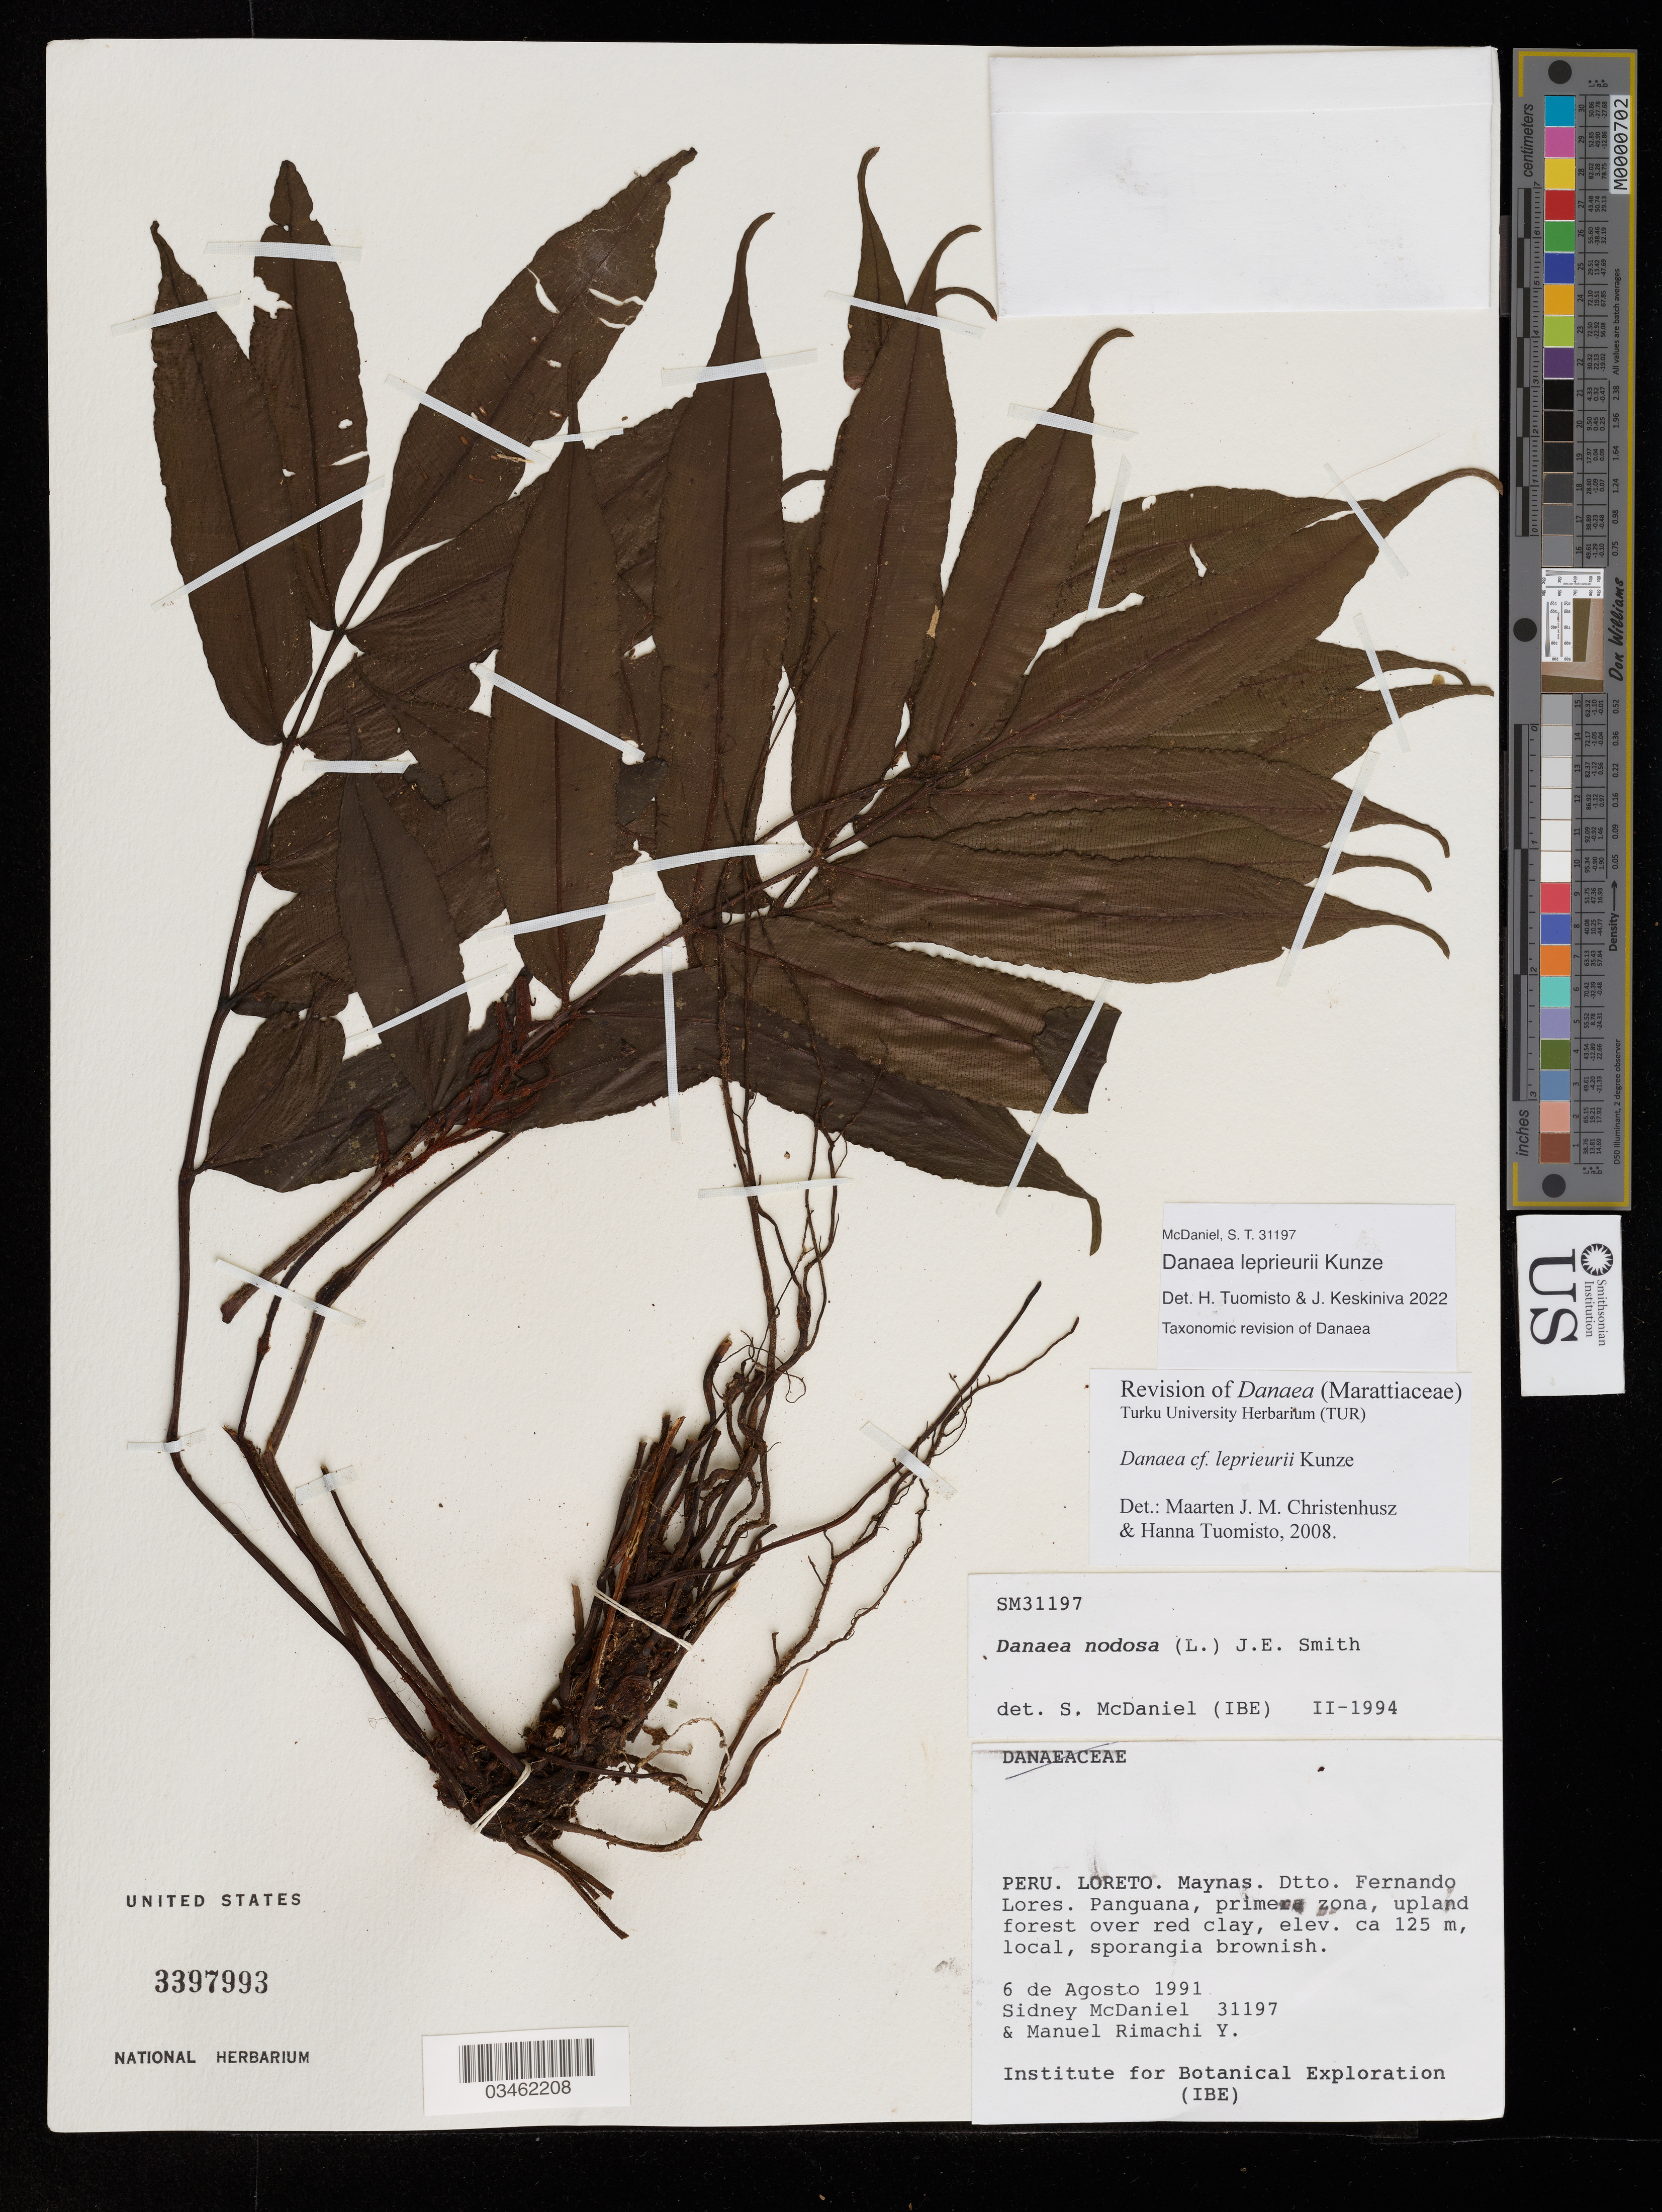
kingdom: Plantae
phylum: Tracheophyta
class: Polypodiopsida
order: Marattiales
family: Marattiaceae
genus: Danaea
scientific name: Danaea leprieurii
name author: Kunze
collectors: S. T. McDaniel & M. Rimachi Y.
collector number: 31197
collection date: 1991-08-06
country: Peru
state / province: Loreto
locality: Maynas. Dtto. Fernando Lores.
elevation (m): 125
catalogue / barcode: US 3397993